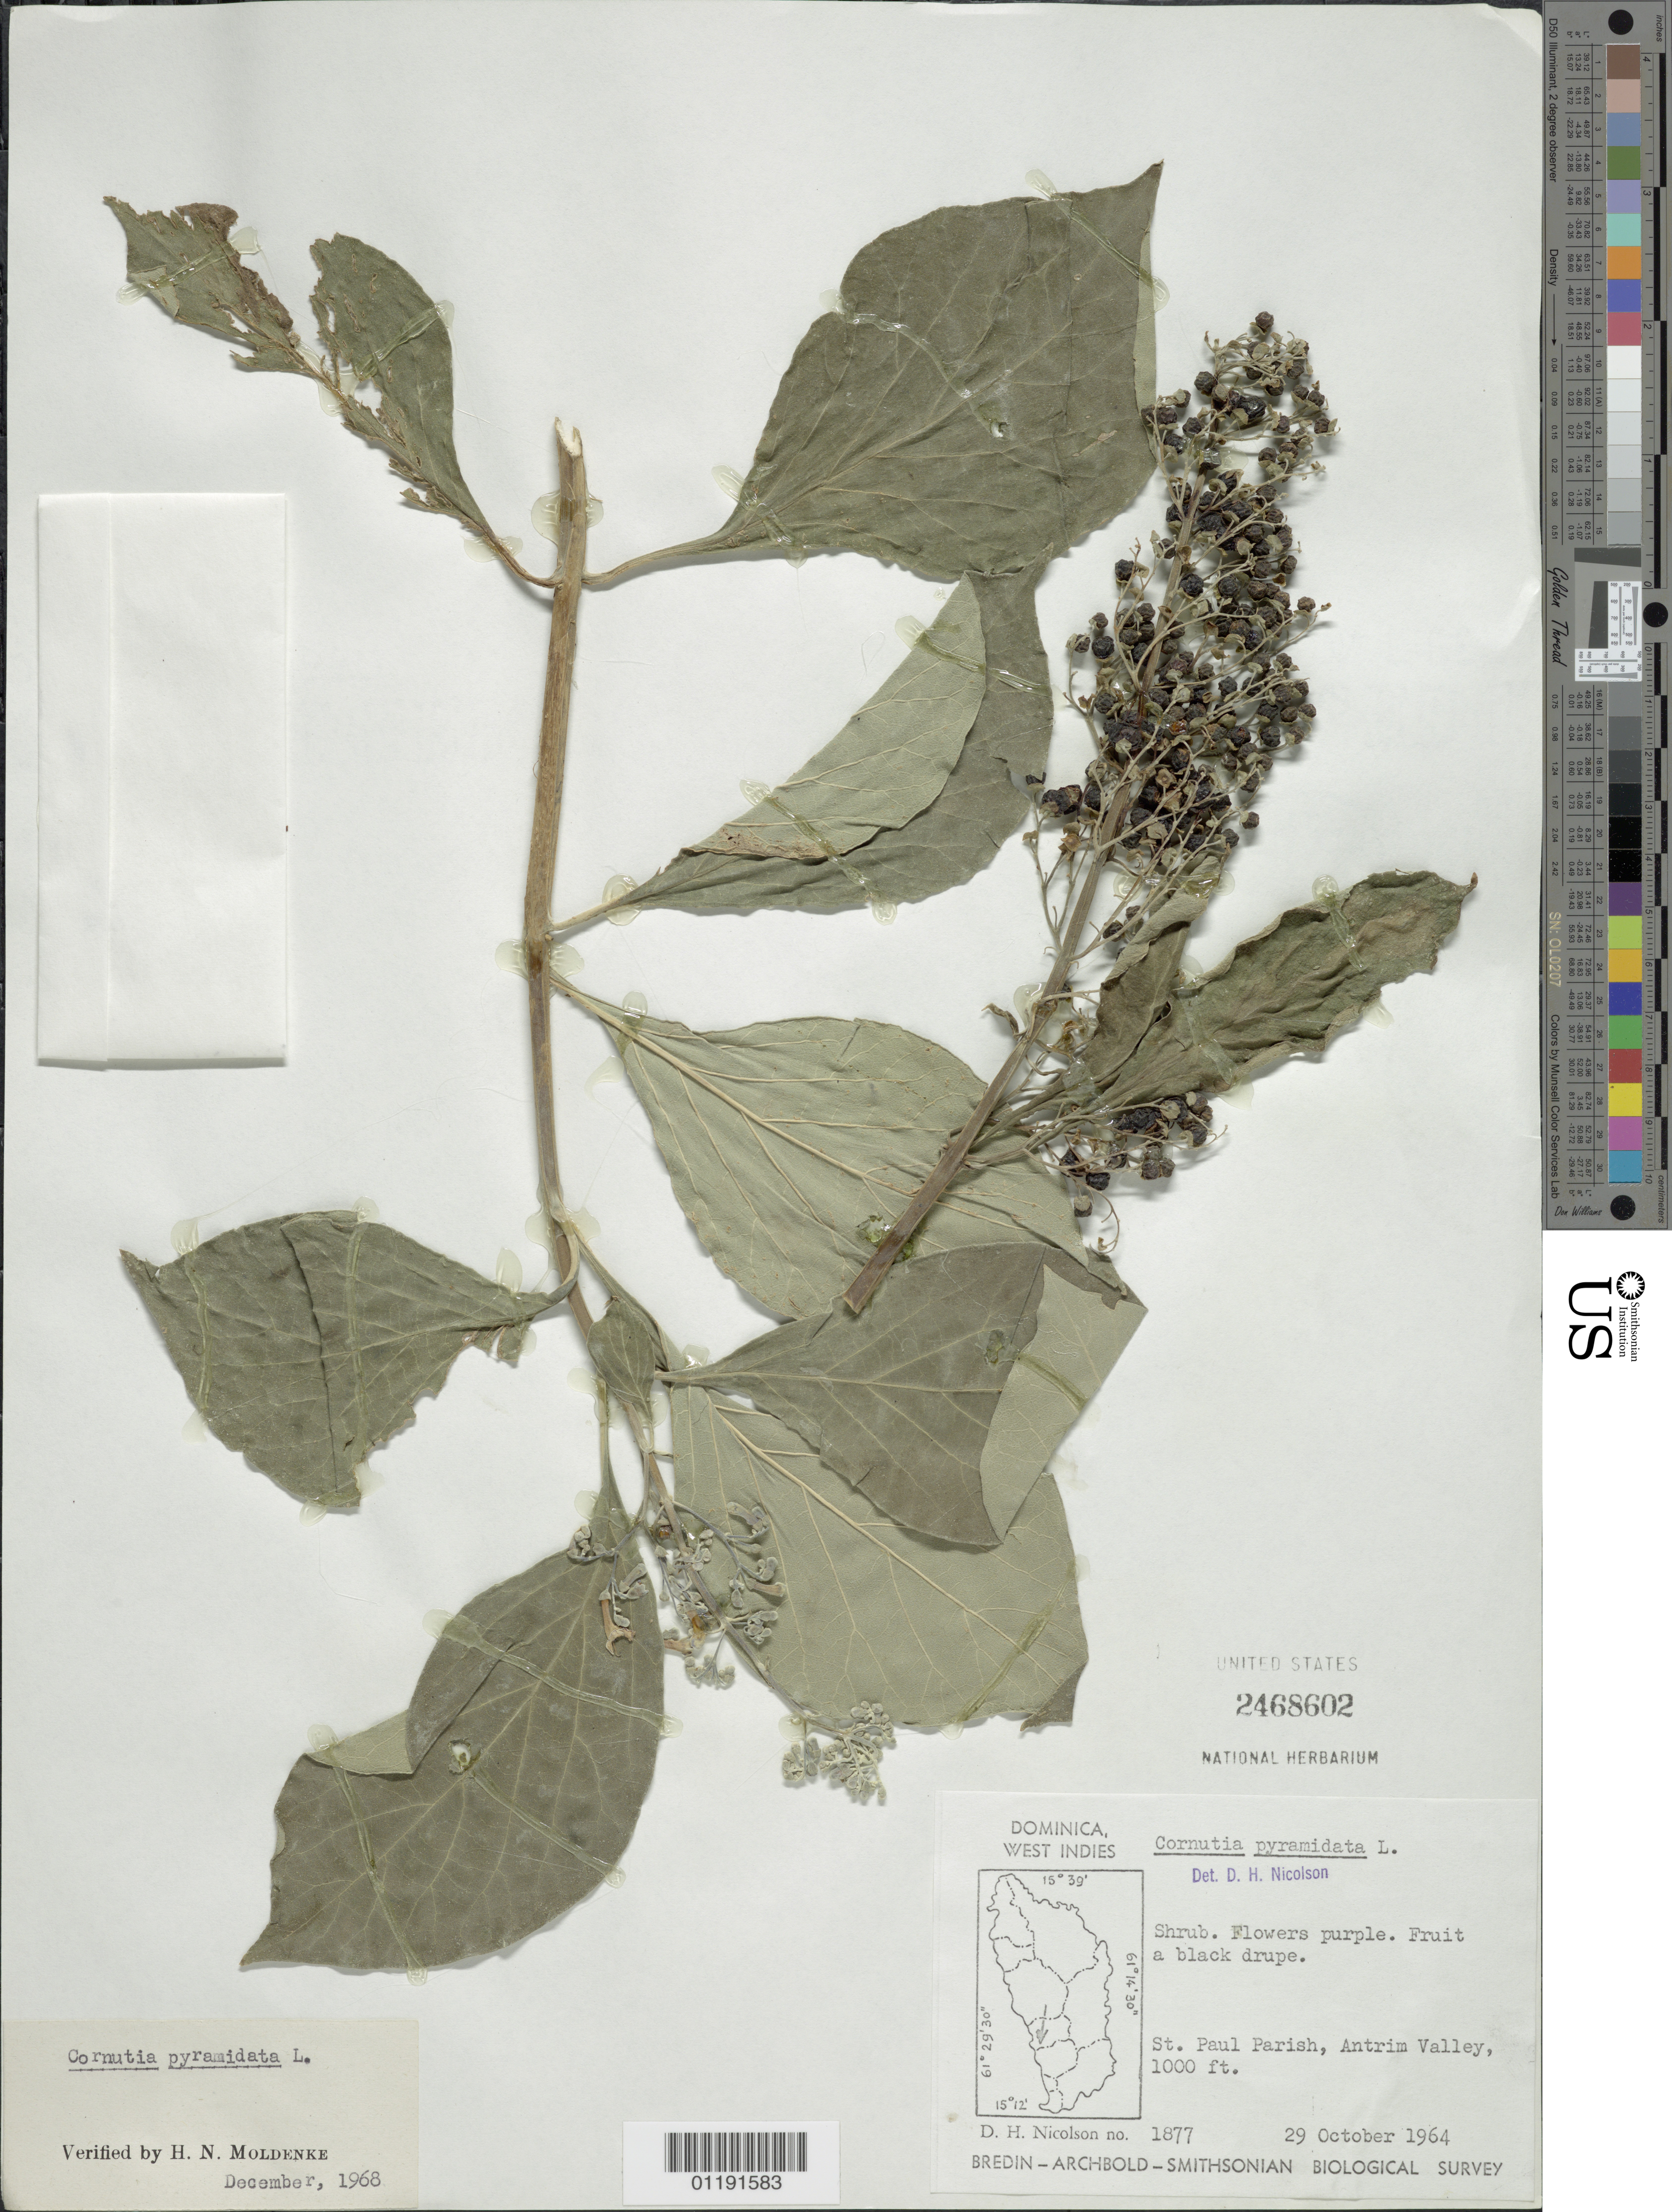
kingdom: Plantae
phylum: Tracheophyta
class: Magnoliopsida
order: Lamiales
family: Lamiaceae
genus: Cornutia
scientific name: Cornutia pyramidata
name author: L.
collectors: D. H. Nicolson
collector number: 1877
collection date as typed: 29 Oct 1964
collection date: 1964-10-29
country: Dominica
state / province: St. Paul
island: Dominica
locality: St. Paul Parish, Castleton Estate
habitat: Valley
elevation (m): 549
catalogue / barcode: US 2468602